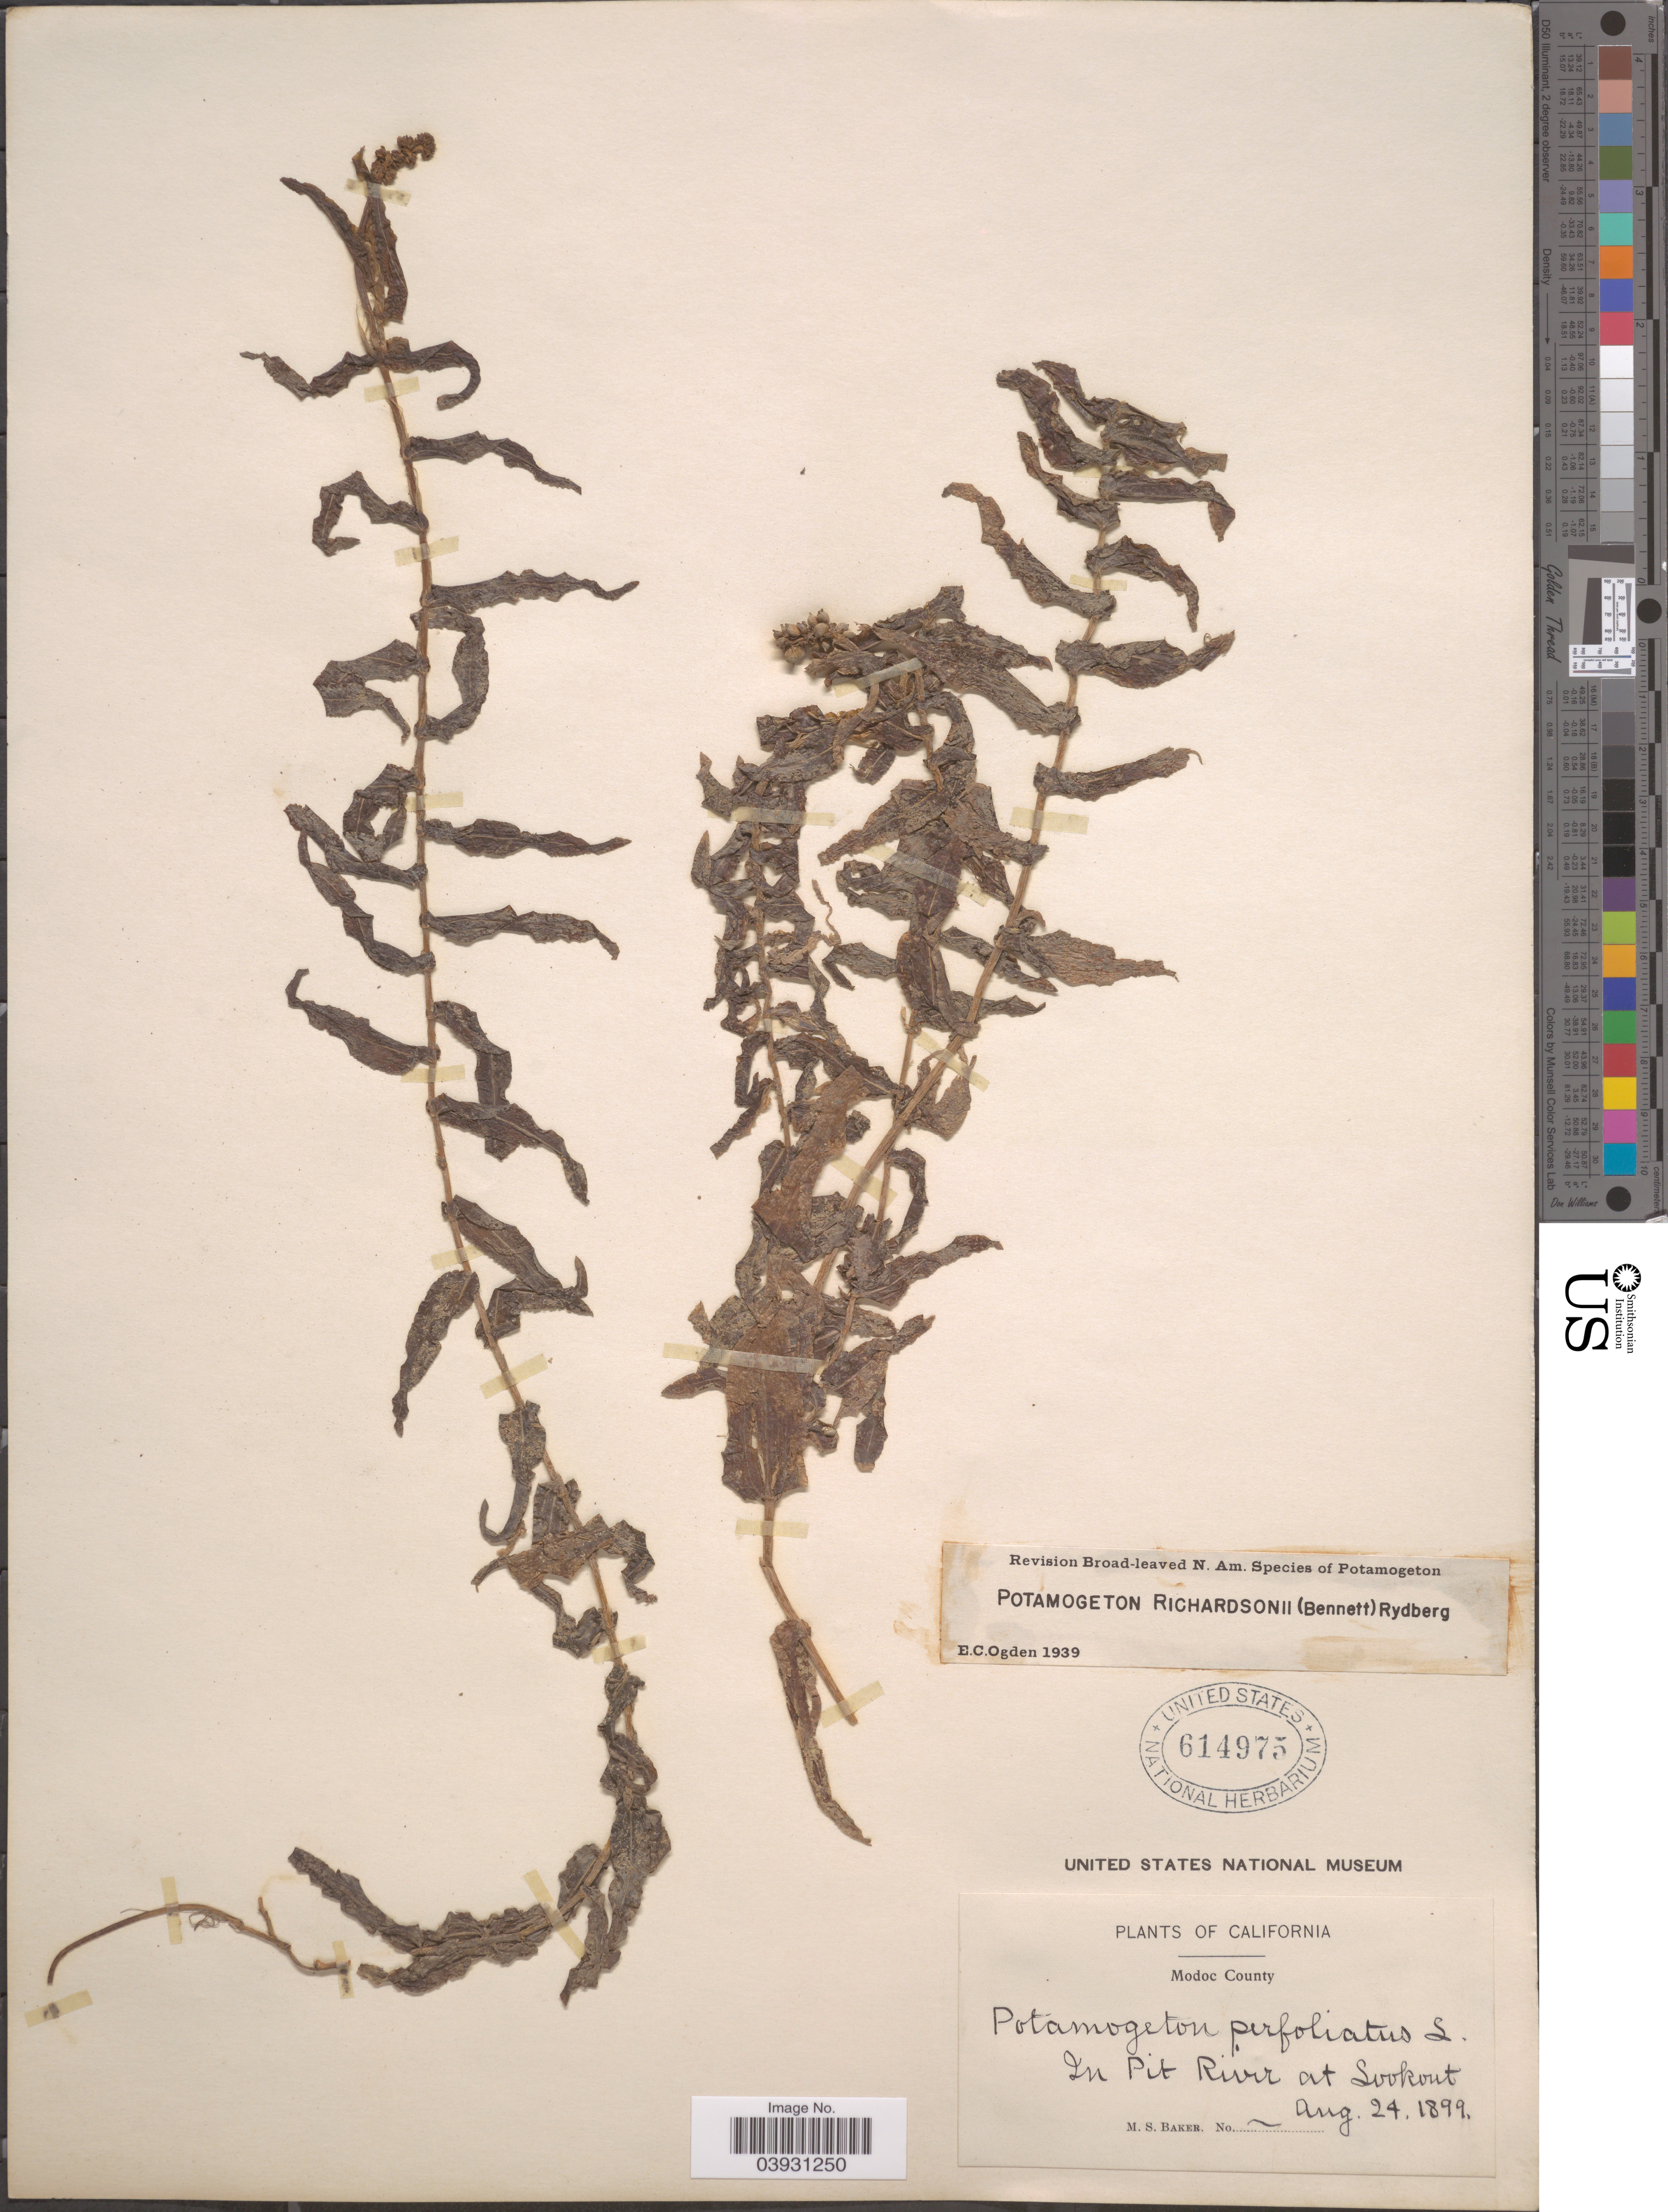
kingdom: Plantae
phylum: Tracheophyta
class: Liliopsida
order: Alismatales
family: Potamogetonaceae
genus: Potamogeton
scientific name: Potamogeton richardsonii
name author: (A.W. Benn.) Rydb.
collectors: M. S. Baker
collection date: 1899-08-24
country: United States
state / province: California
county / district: Modoc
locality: Modoc County. In Pit River at Lookout.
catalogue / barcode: US 614975